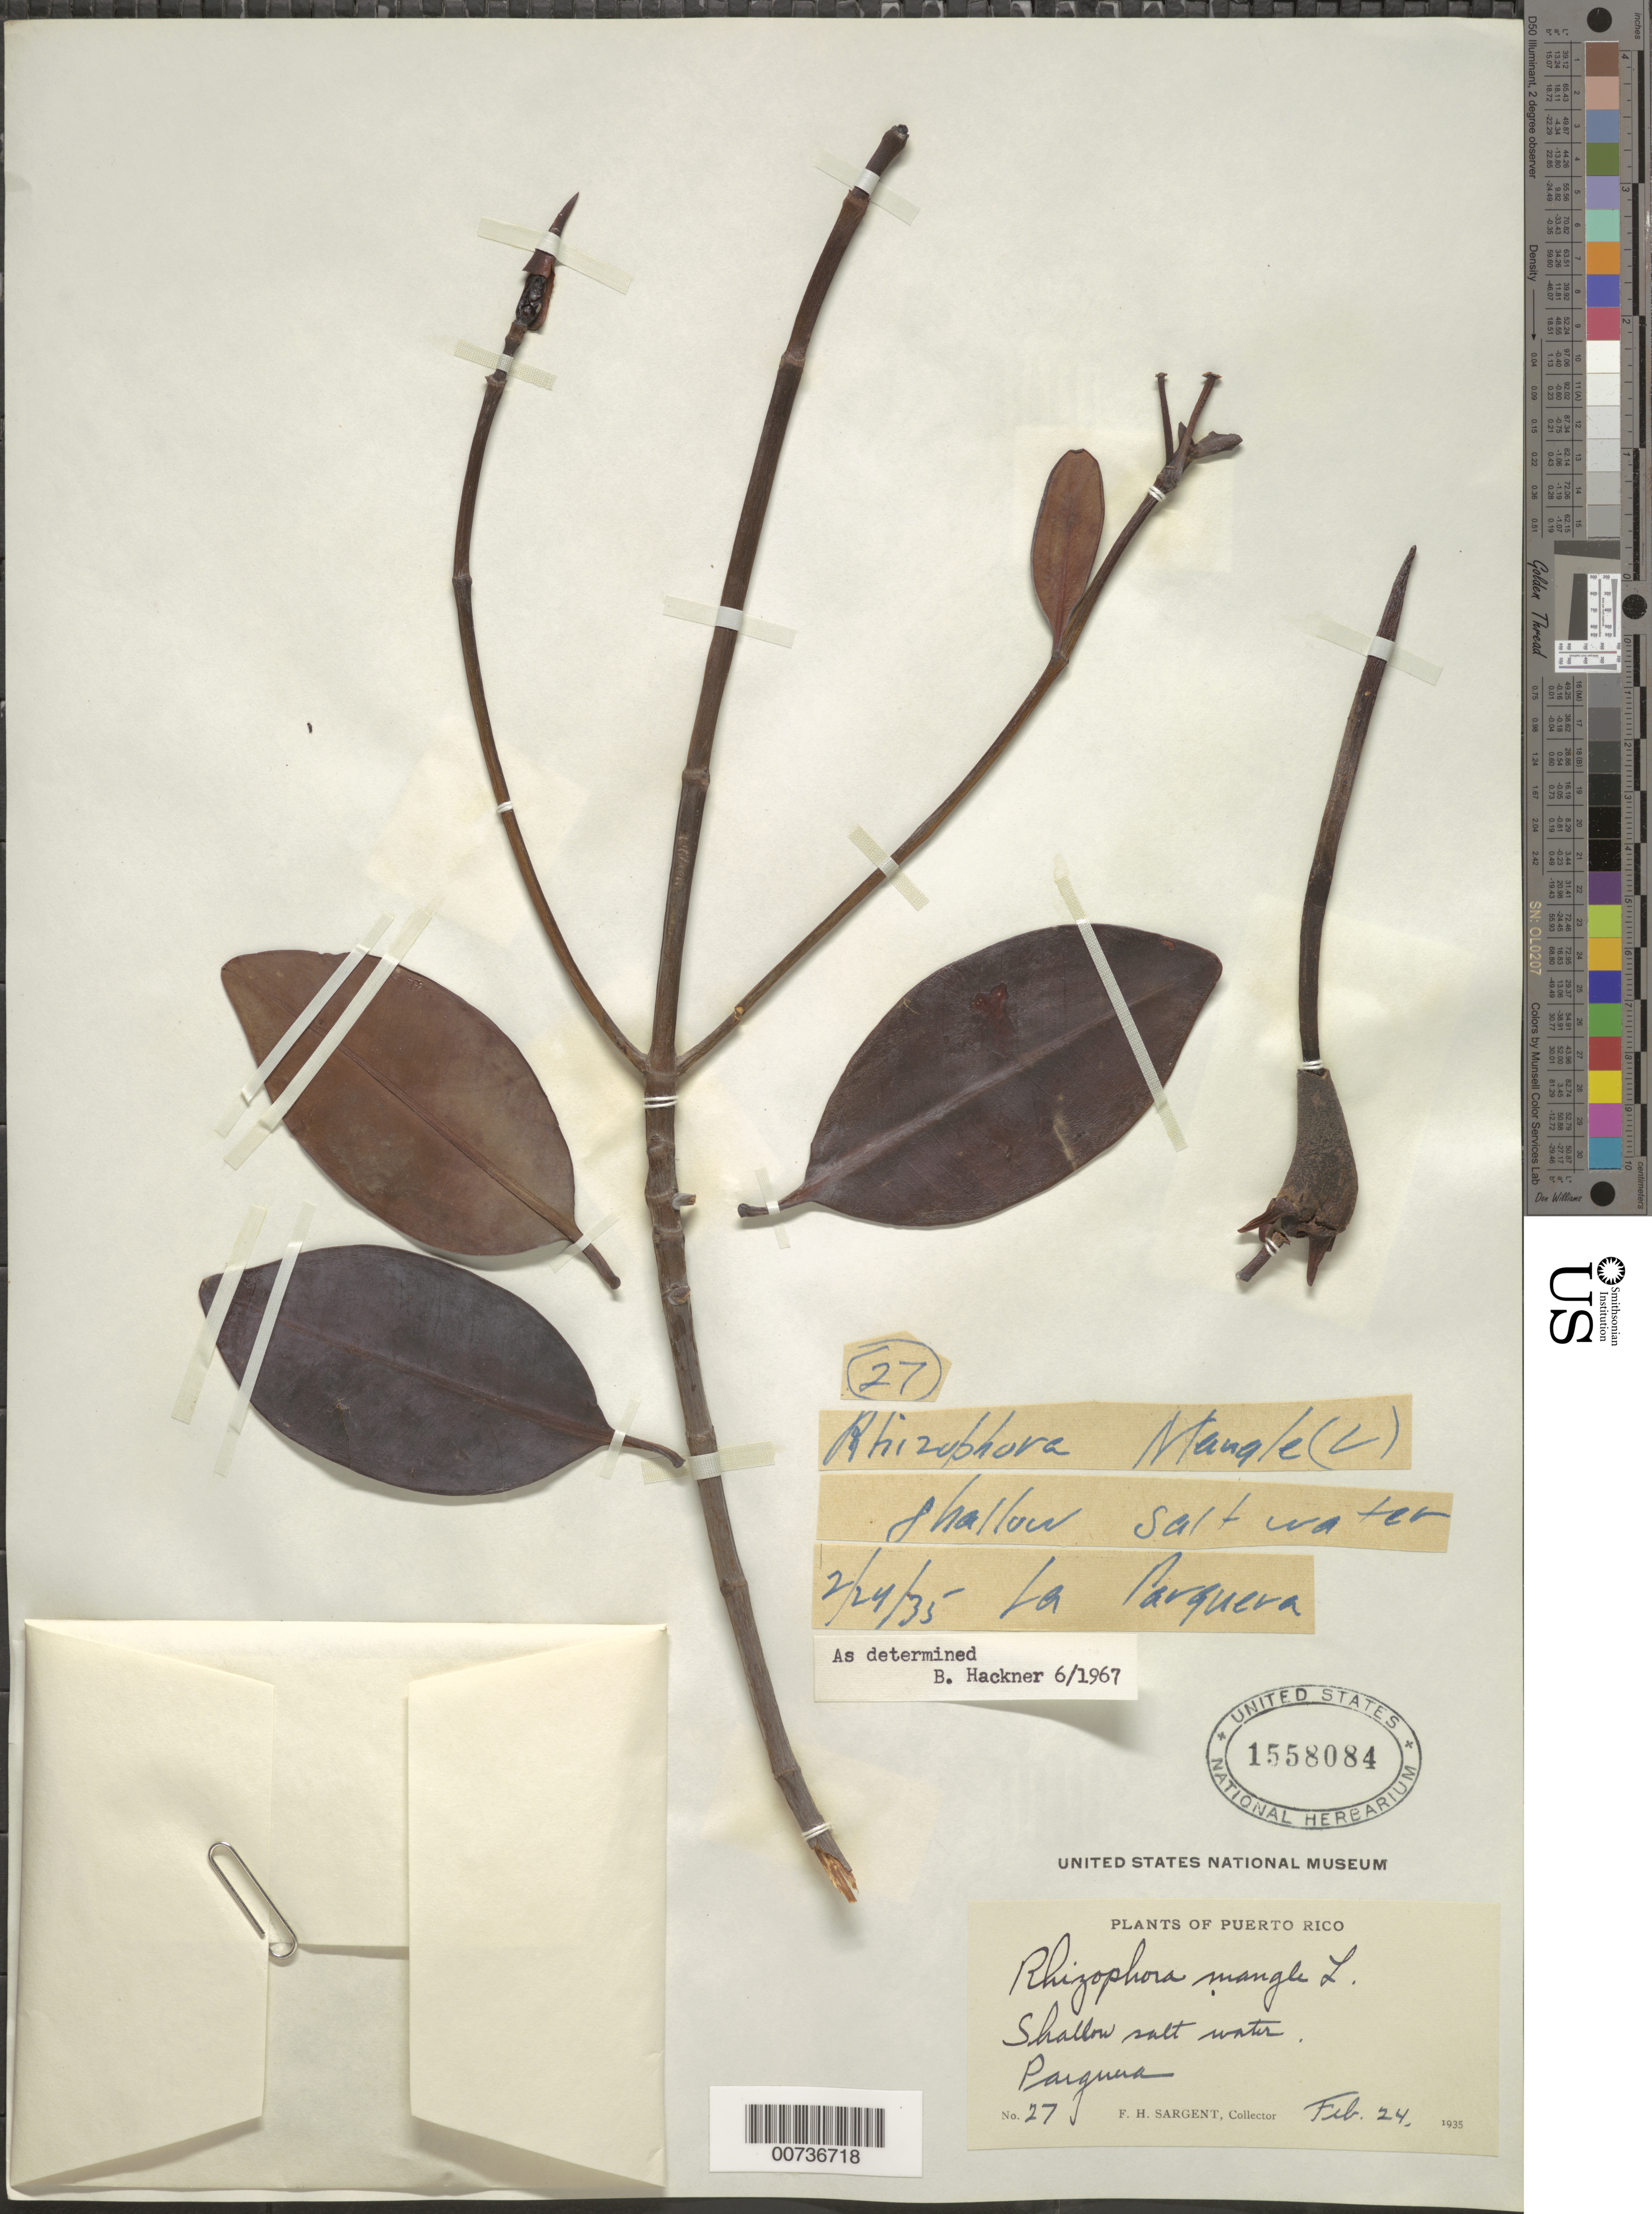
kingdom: Plantae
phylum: Tracheophyta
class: Magnoliopsida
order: Malpighiales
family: Rhizophoraceae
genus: Rhizophora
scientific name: Rhizophora mangle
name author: L.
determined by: Hackner, B.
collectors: F. H. Sargent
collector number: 27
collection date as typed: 24 Feb 1935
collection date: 1935-02-24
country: Puerto Rico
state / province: Lajas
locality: La Parguera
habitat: Shallow salt water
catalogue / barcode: US 1558084